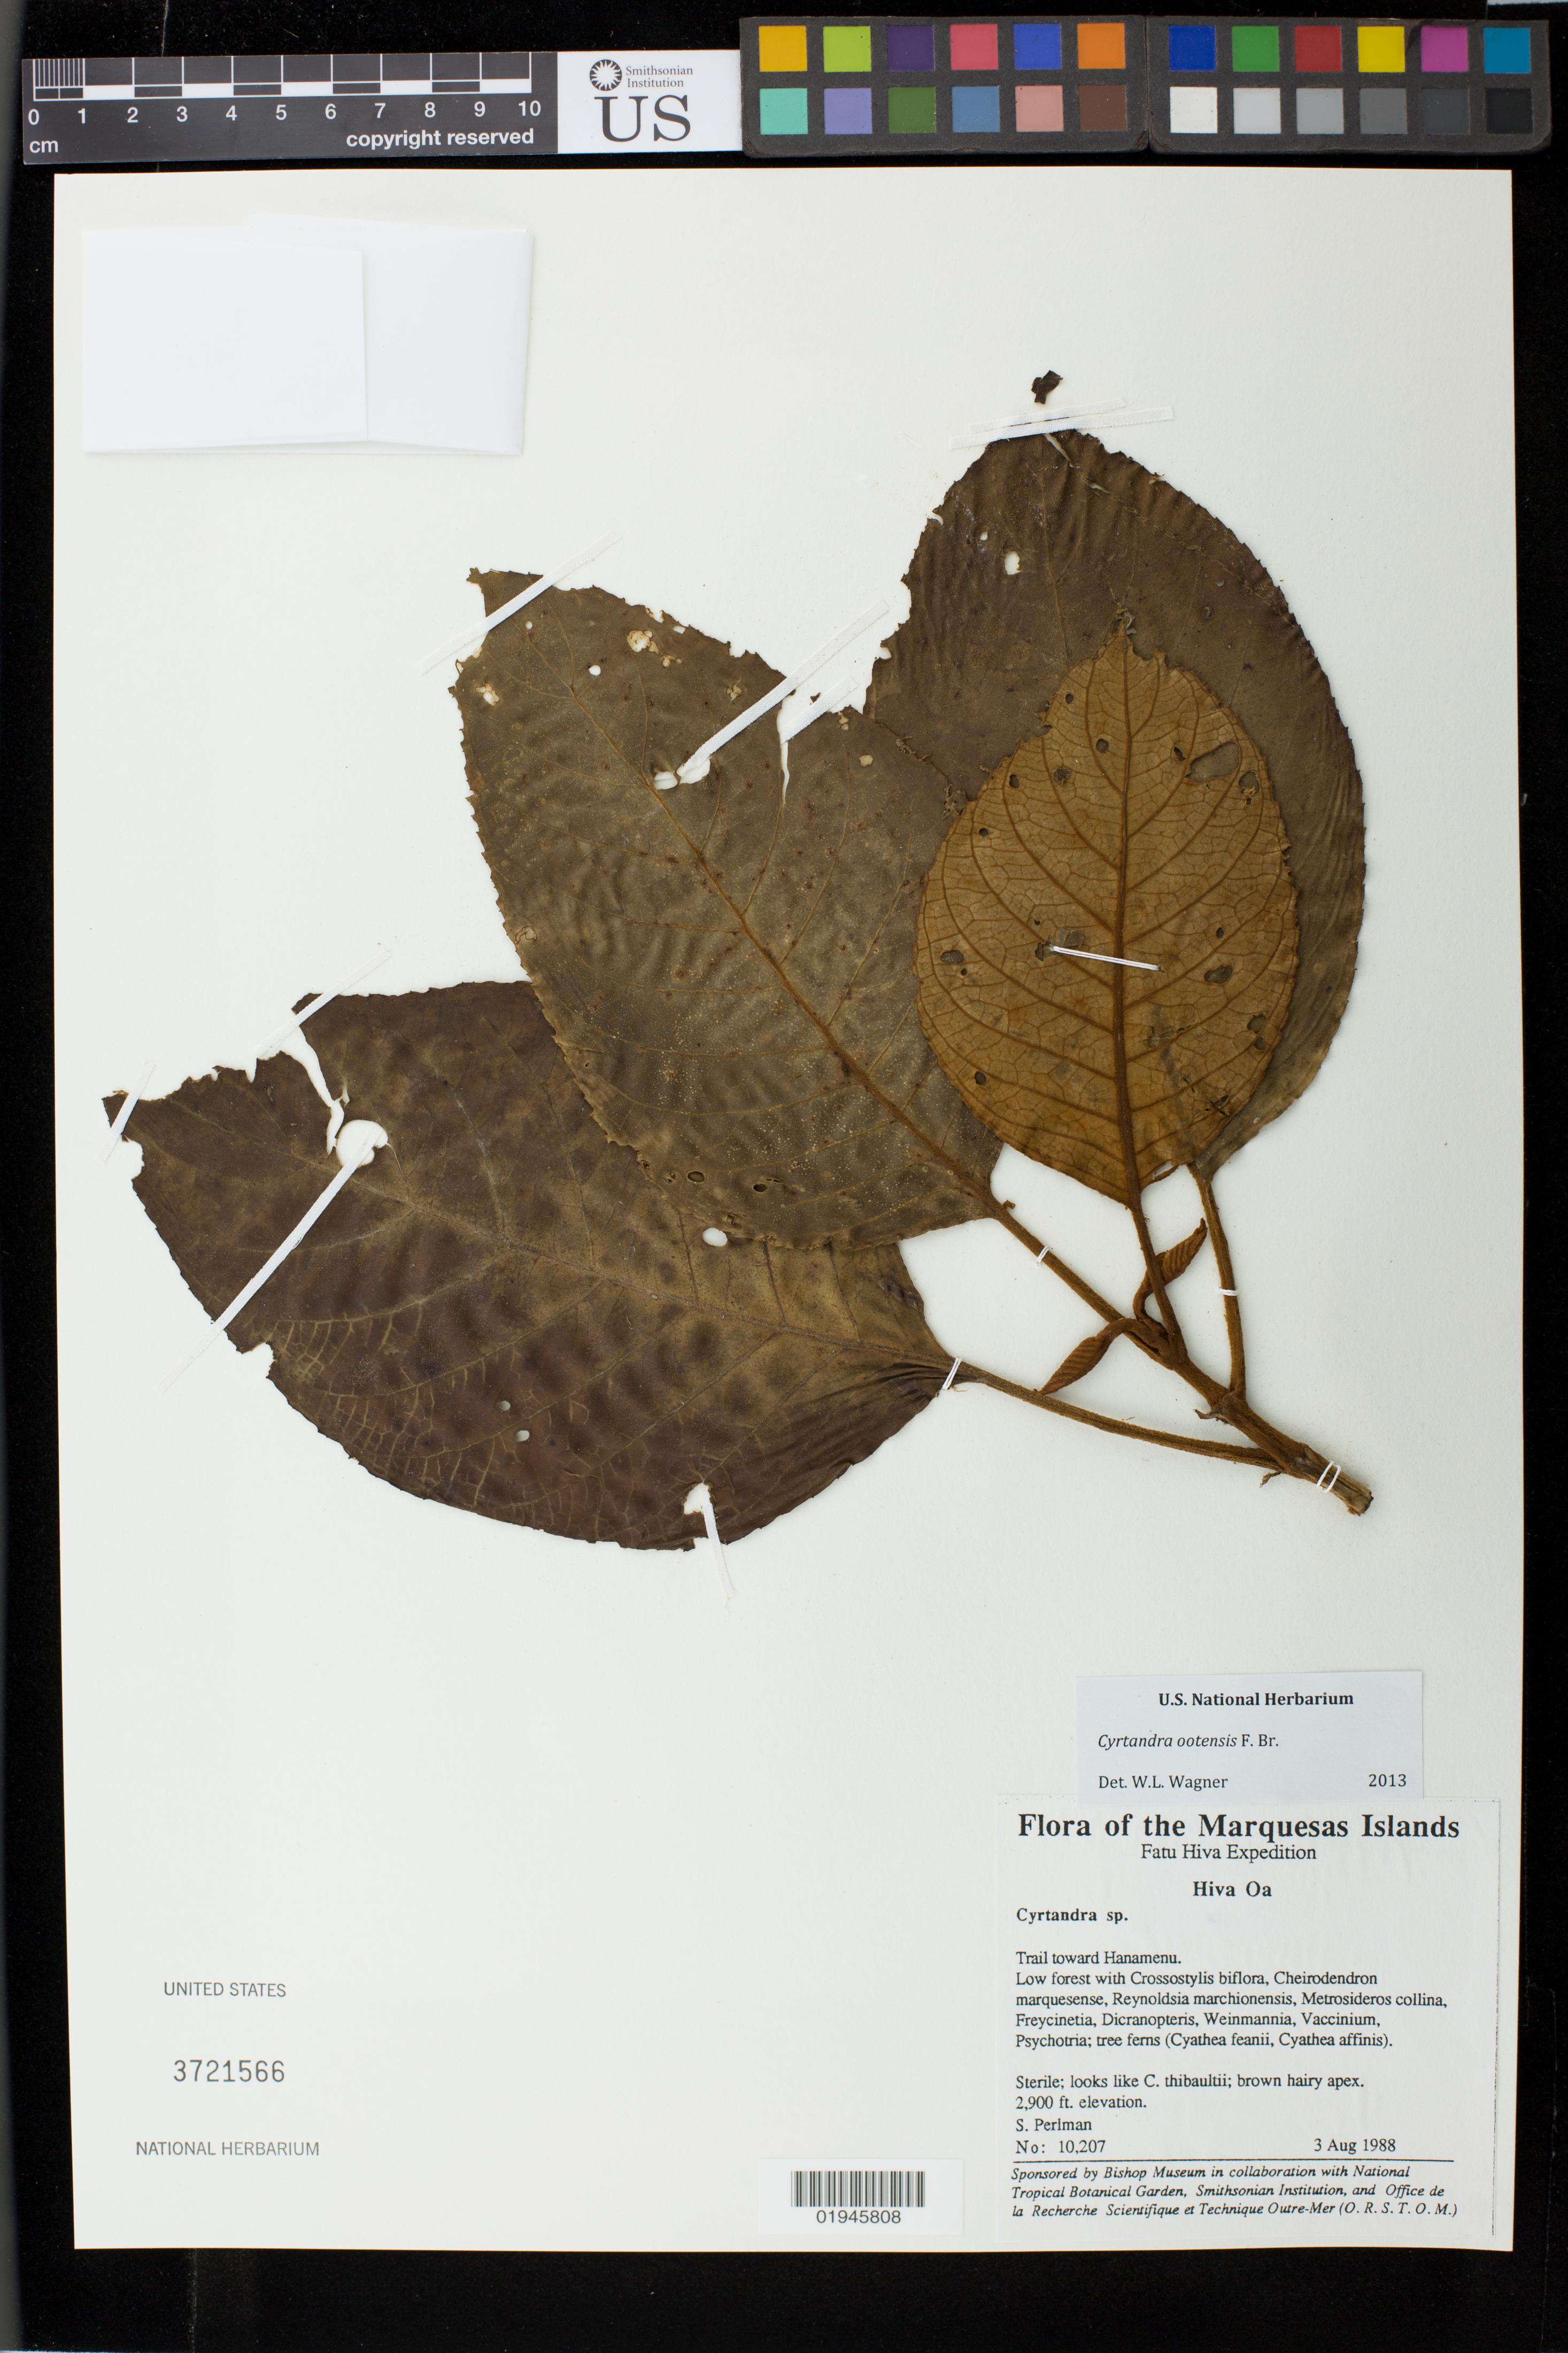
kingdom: Plantae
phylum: Tracheophyta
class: Magnoliopsida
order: Lamiales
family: Gesneriaceae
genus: Cyrtandra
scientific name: Cyrtandra ootensis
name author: F. Br.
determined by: Wagner, W. L., (BOT), Smithsonian Institution - National Museum of Natural History (UNITED STATES)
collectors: S. P. Perlman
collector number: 10207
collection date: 1988-08-03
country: French Polynesia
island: Hiva Oa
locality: Trail toward Hanamenu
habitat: Low forest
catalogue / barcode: US 3721566